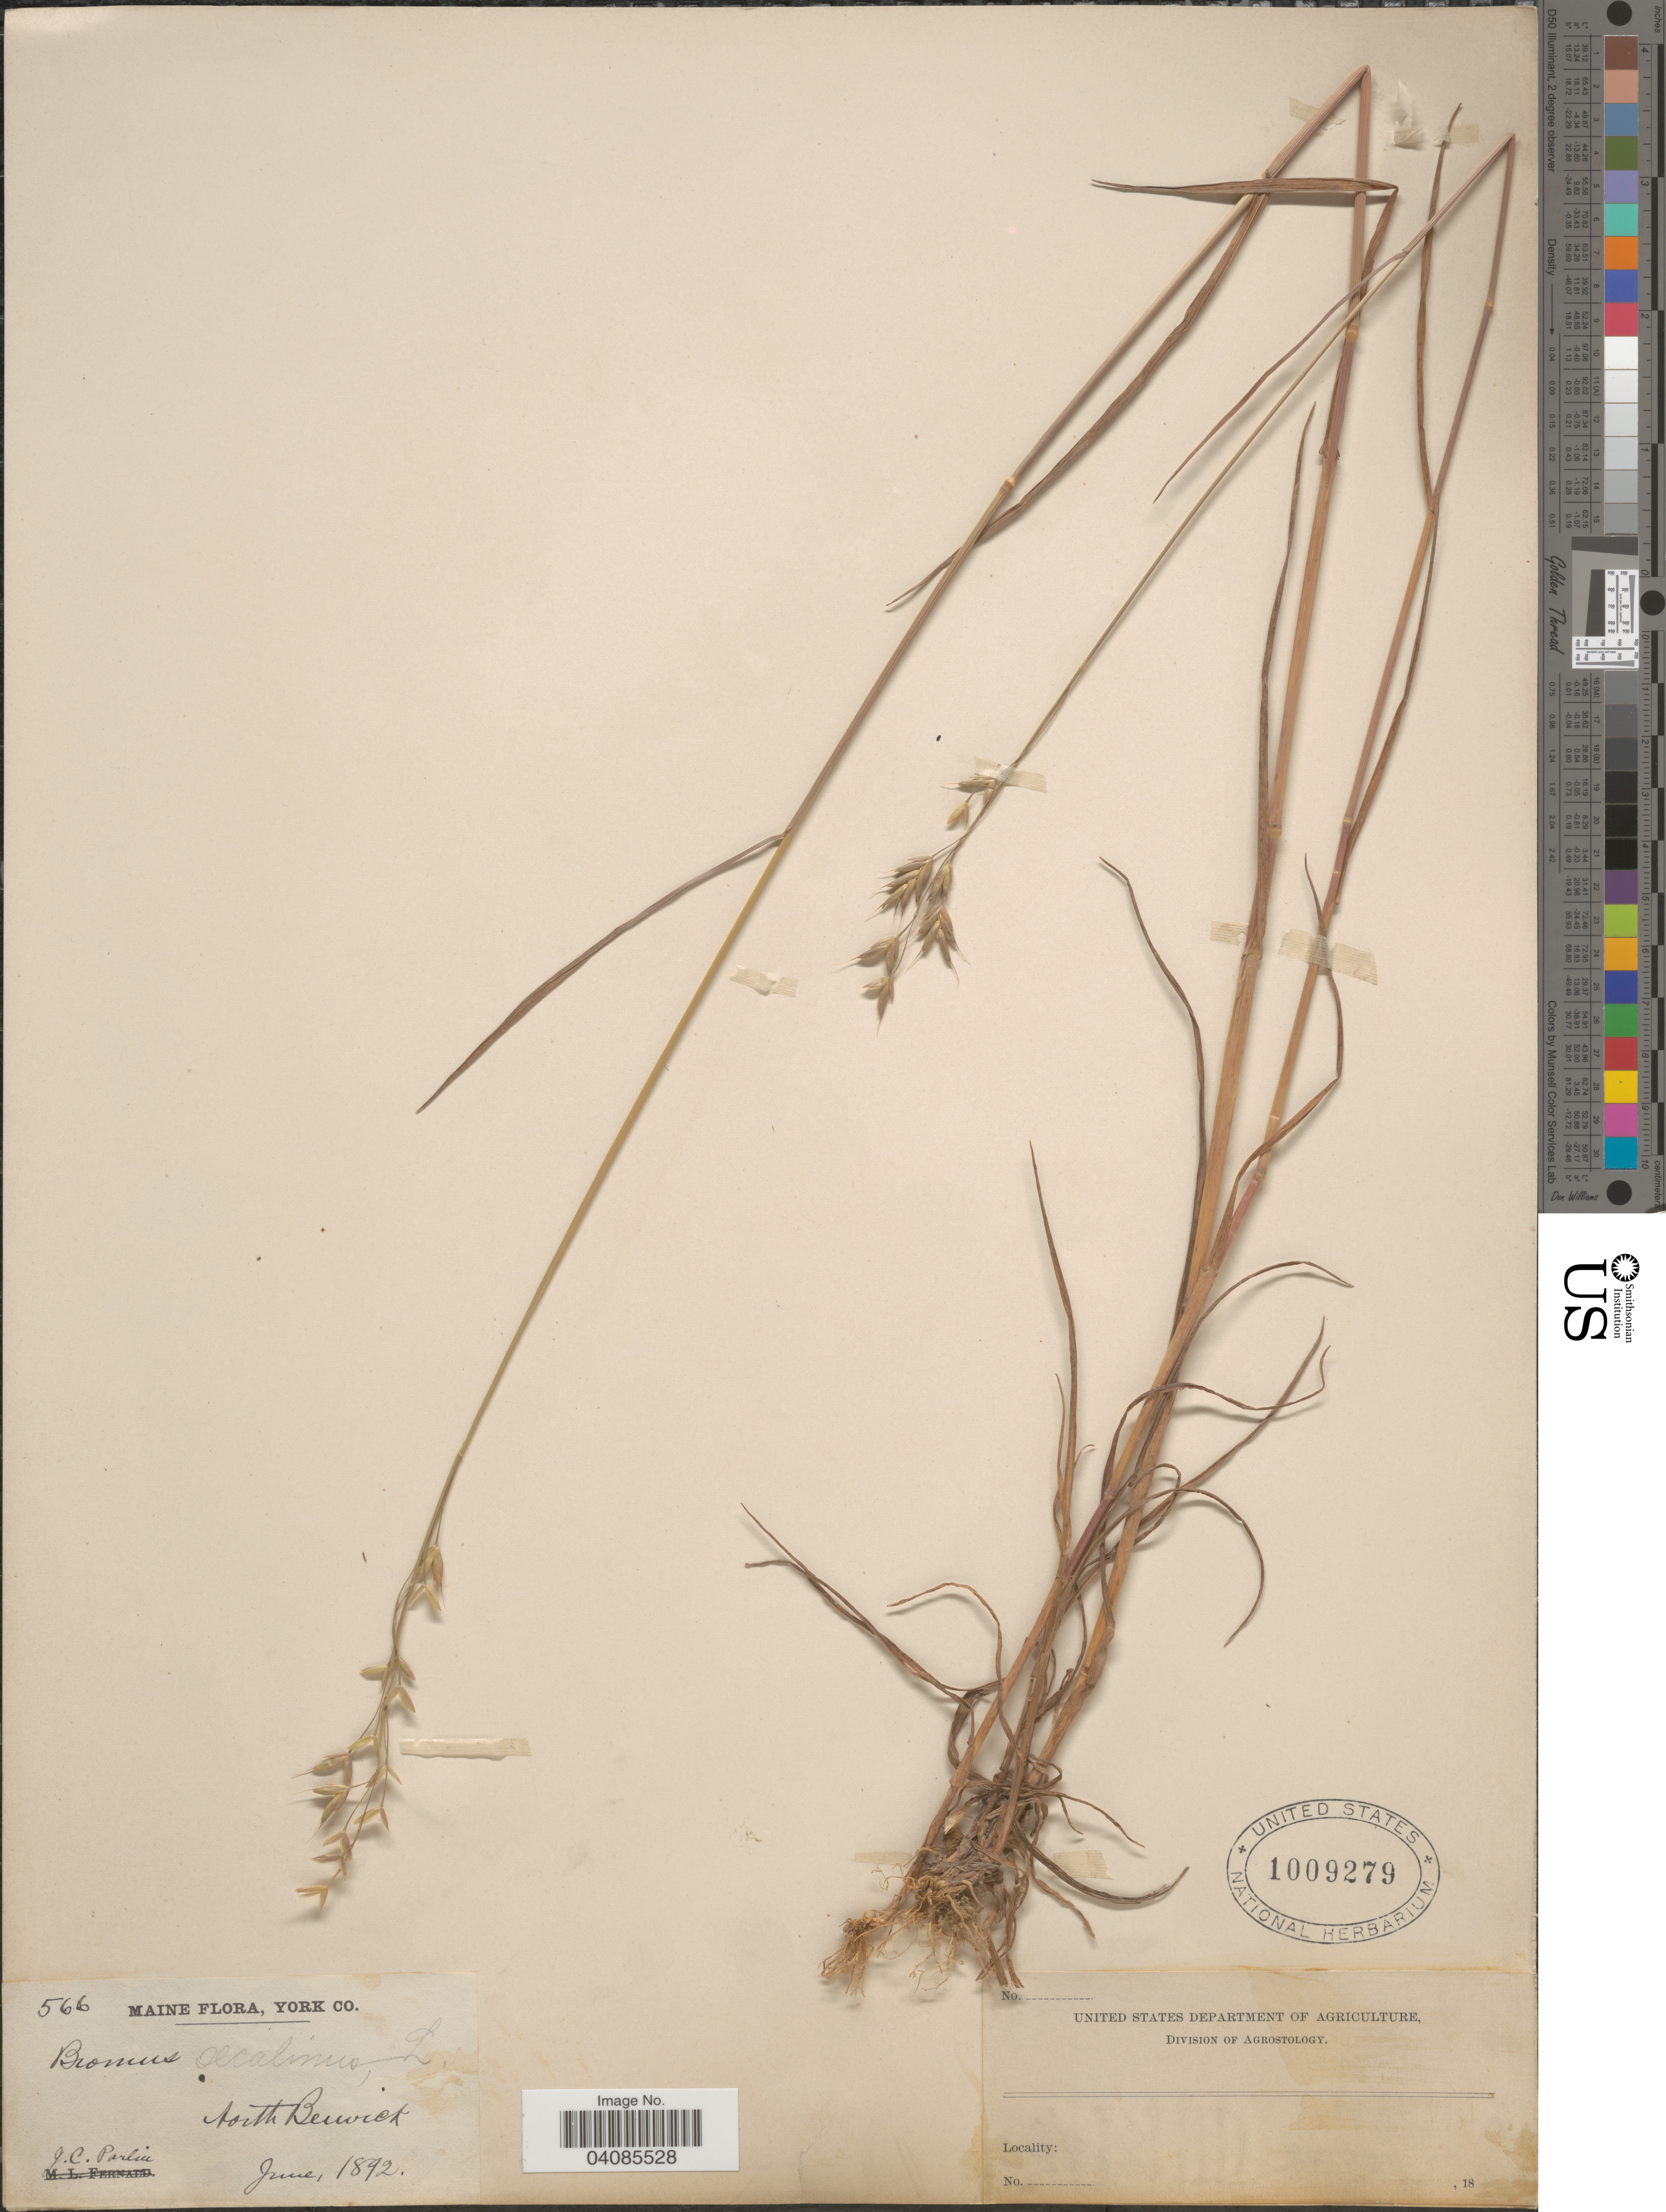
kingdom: Plantae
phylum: Tracheophyta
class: Liliopsida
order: Poales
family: Poaceae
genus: Bromus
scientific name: Bromus secalinus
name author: L.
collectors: J. Parlin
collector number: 566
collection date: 1892-06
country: United States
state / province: Maine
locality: York Co. North Berwick.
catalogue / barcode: US 1009279